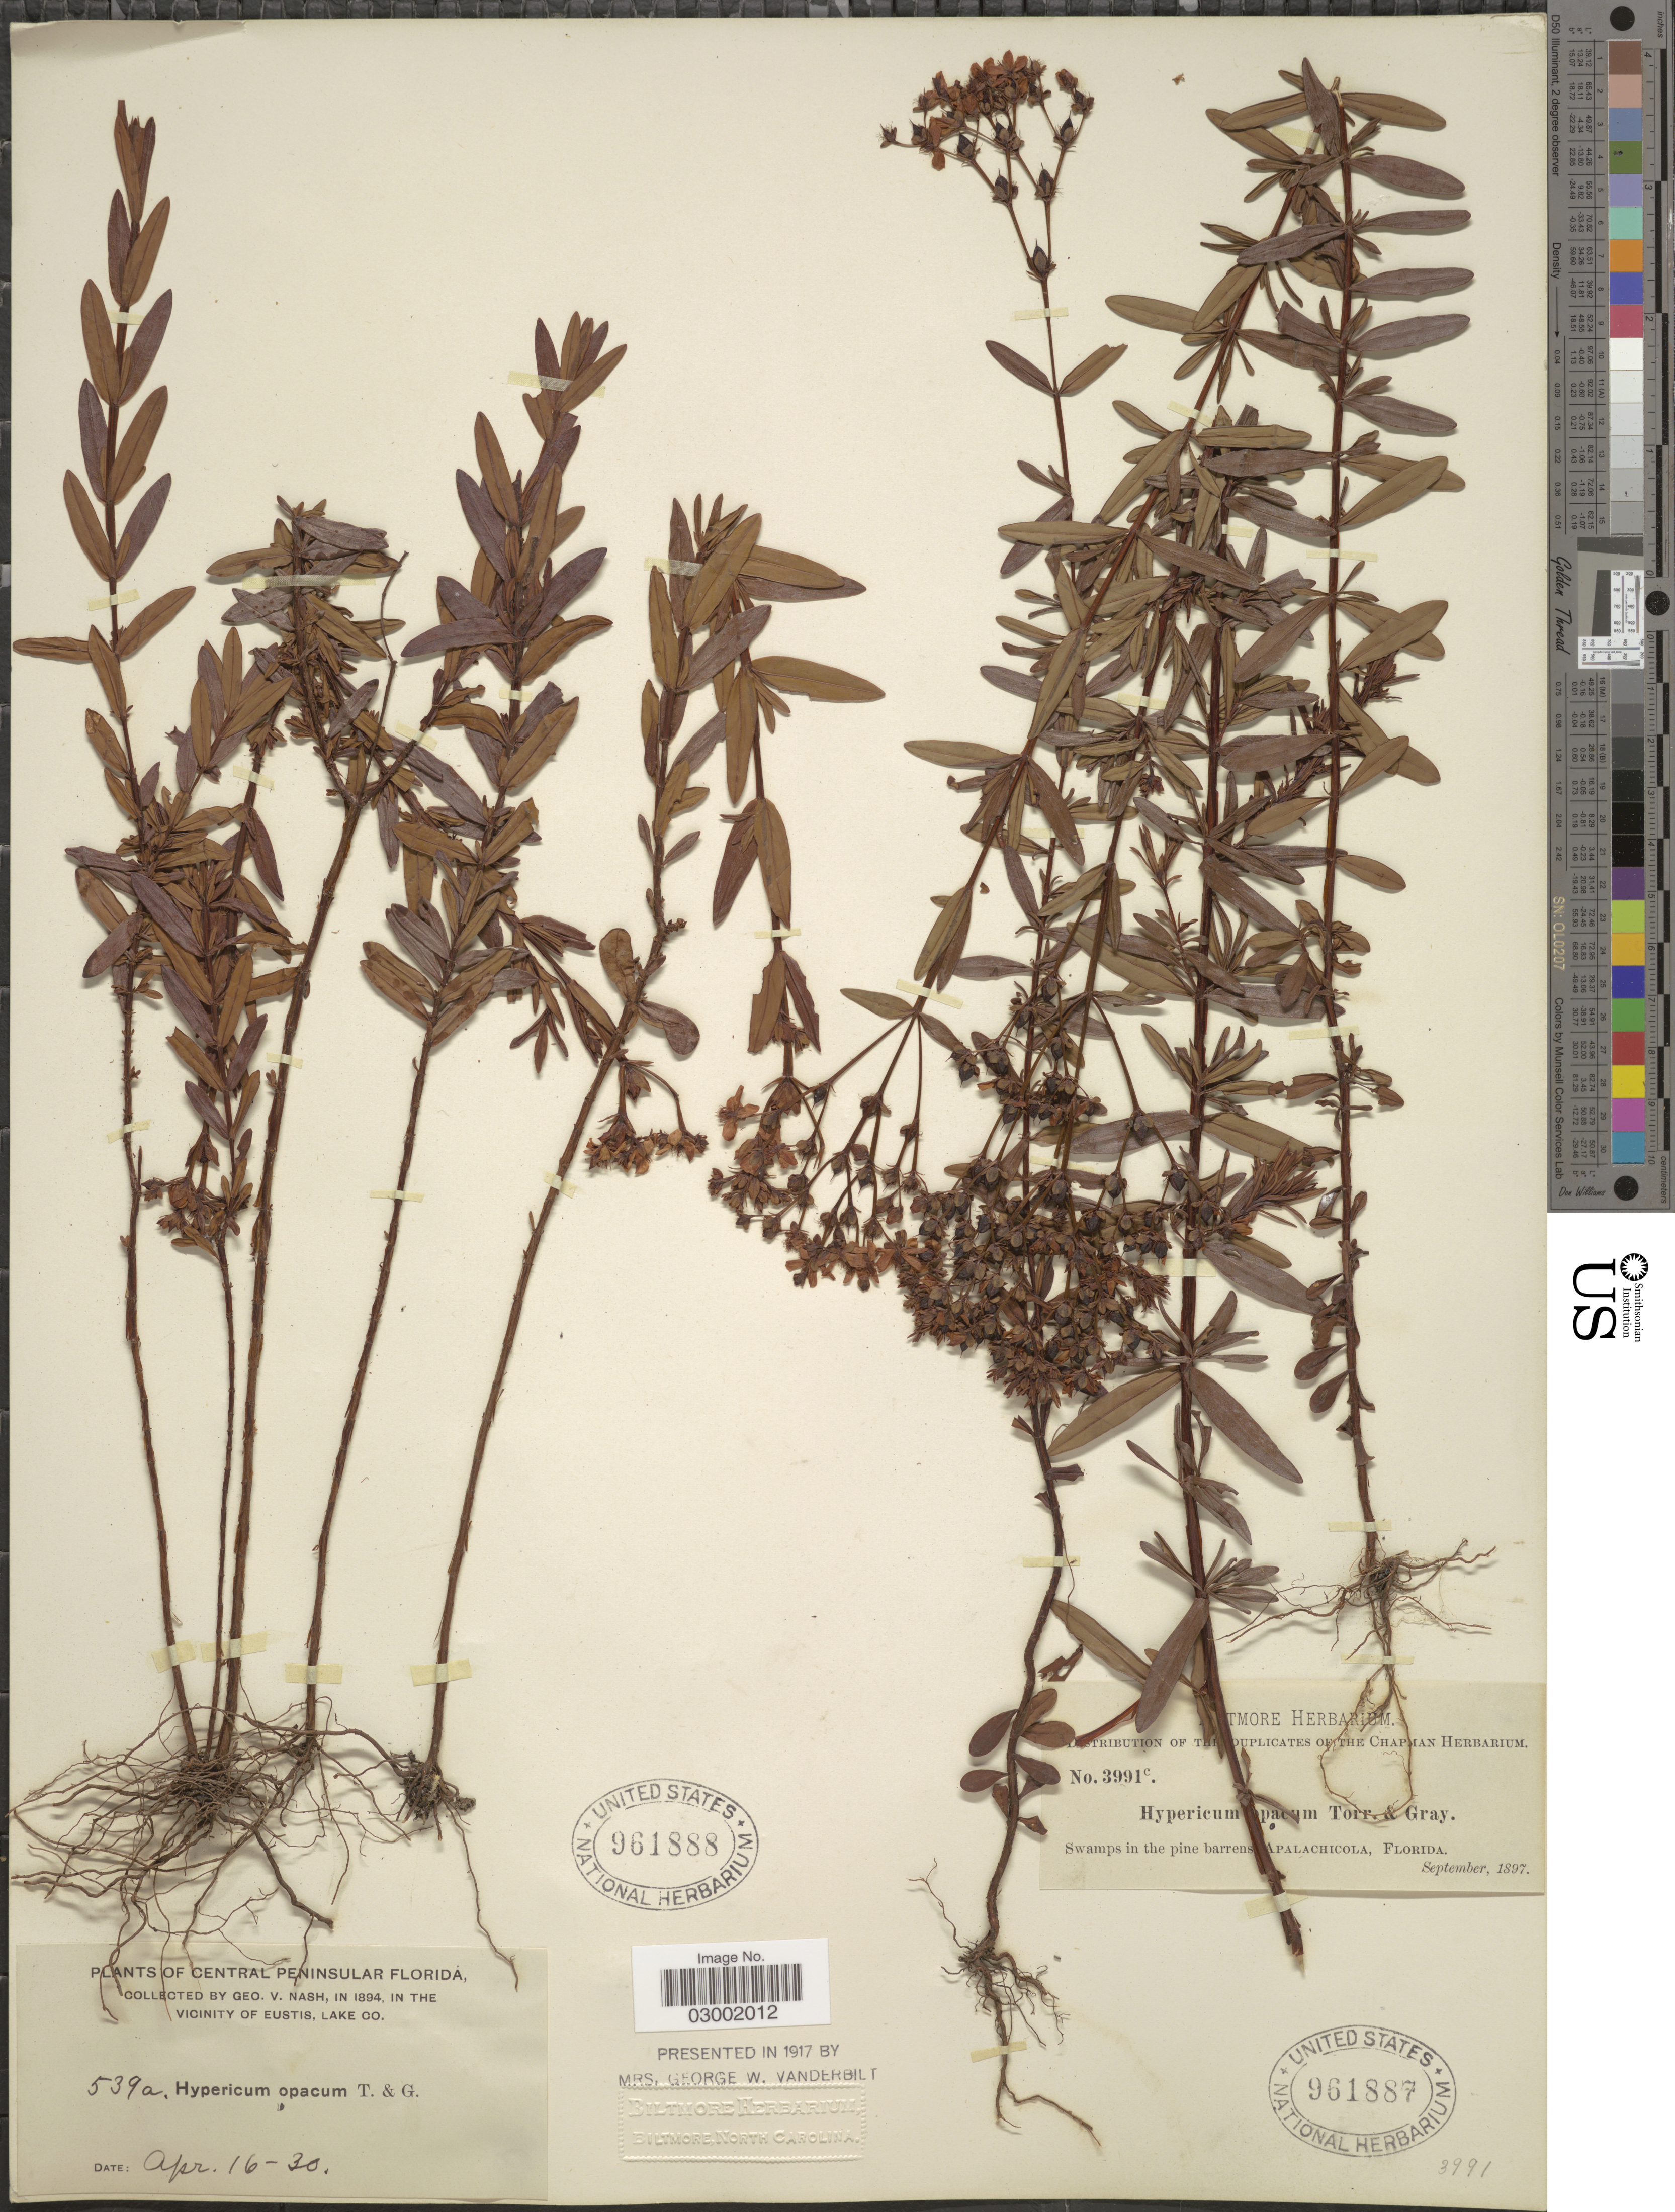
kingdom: Plantae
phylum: Tracheophyta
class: Magnoliopsida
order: Malpighiales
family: Hypericaceae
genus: Hypericum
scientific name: Hypericum opacum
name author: Torr. & A. Gray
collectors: G. V. Nash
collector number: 539a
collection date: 1894-04-16/1894-04-30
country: United States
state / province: Florida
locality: Central Peninsular Florida, Vicinity of Eustis, Lake Co.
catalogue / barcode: US 961888